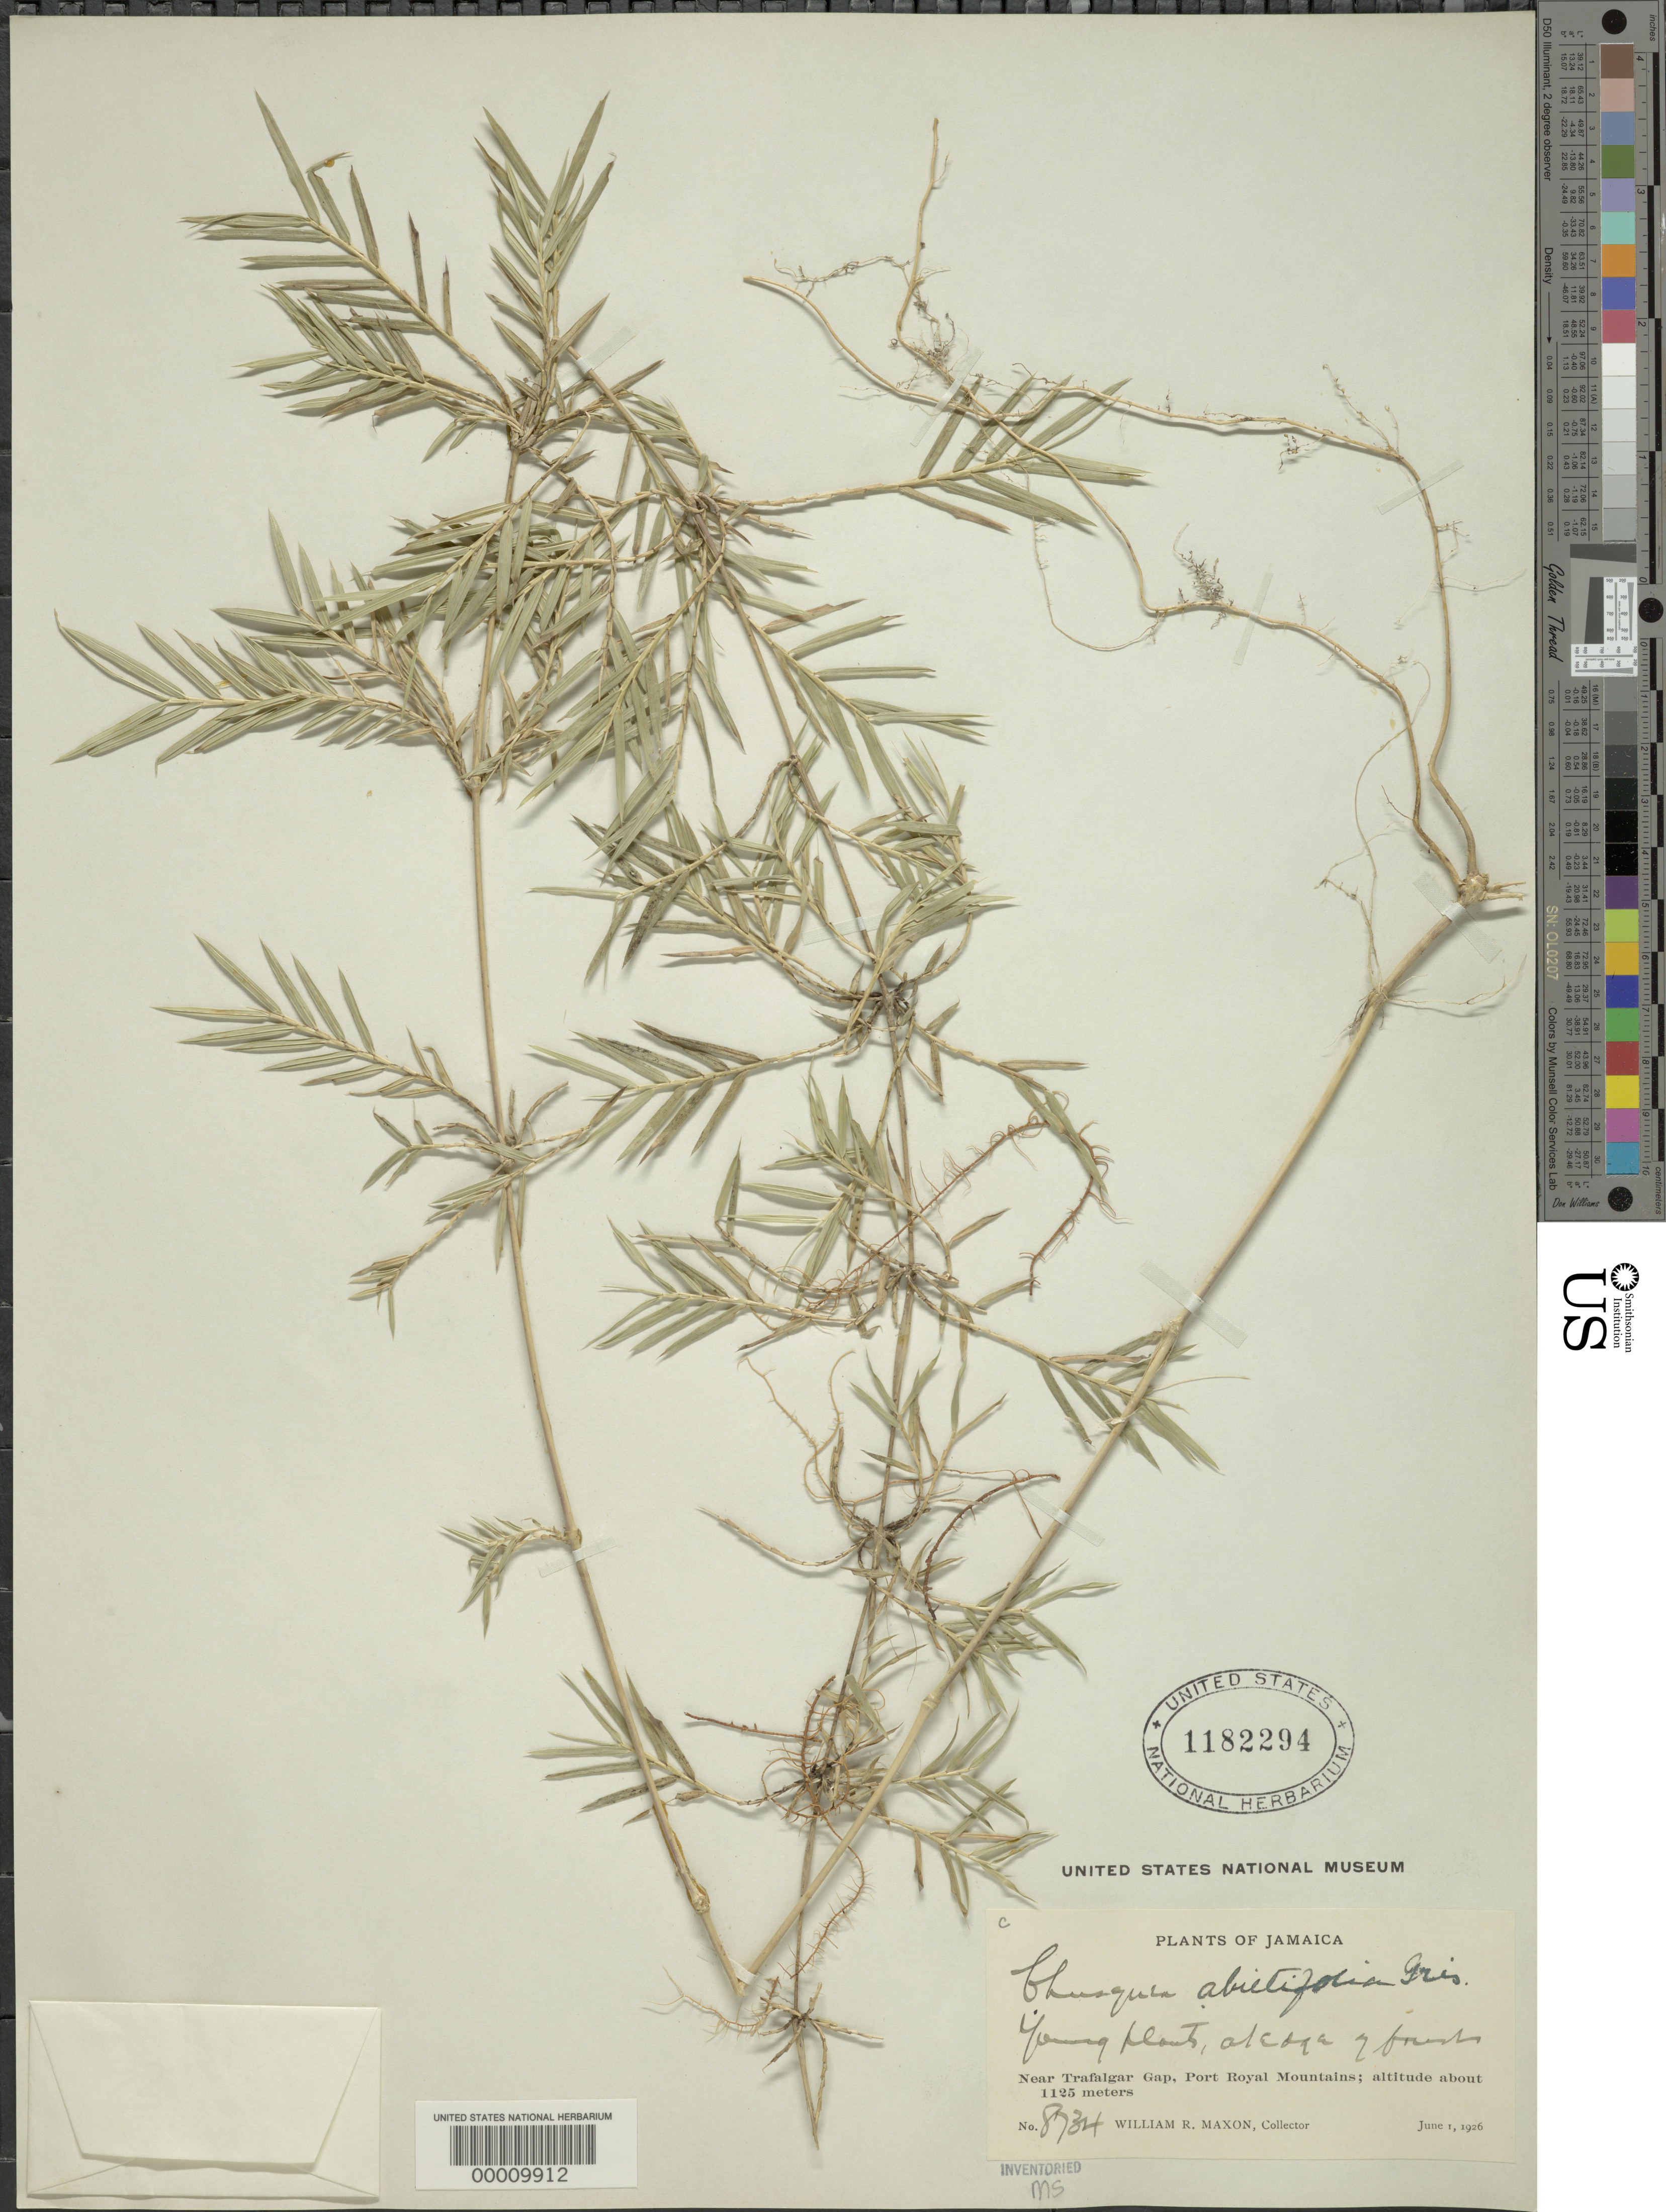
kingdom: Plantae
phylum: Tracheophyta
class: Liliopsida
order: Poales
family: Poaceae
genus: Chusquea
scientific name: Chusquea abietifolia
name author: Griseb.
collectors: W. R. Maxon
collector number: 8734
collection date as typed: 01 Jun 1926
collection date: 1926-06-01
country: Jamaica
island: Greater Antilles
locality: Near trafalgar gap, port royal mountains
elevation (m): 1125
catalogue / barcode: US 1182294